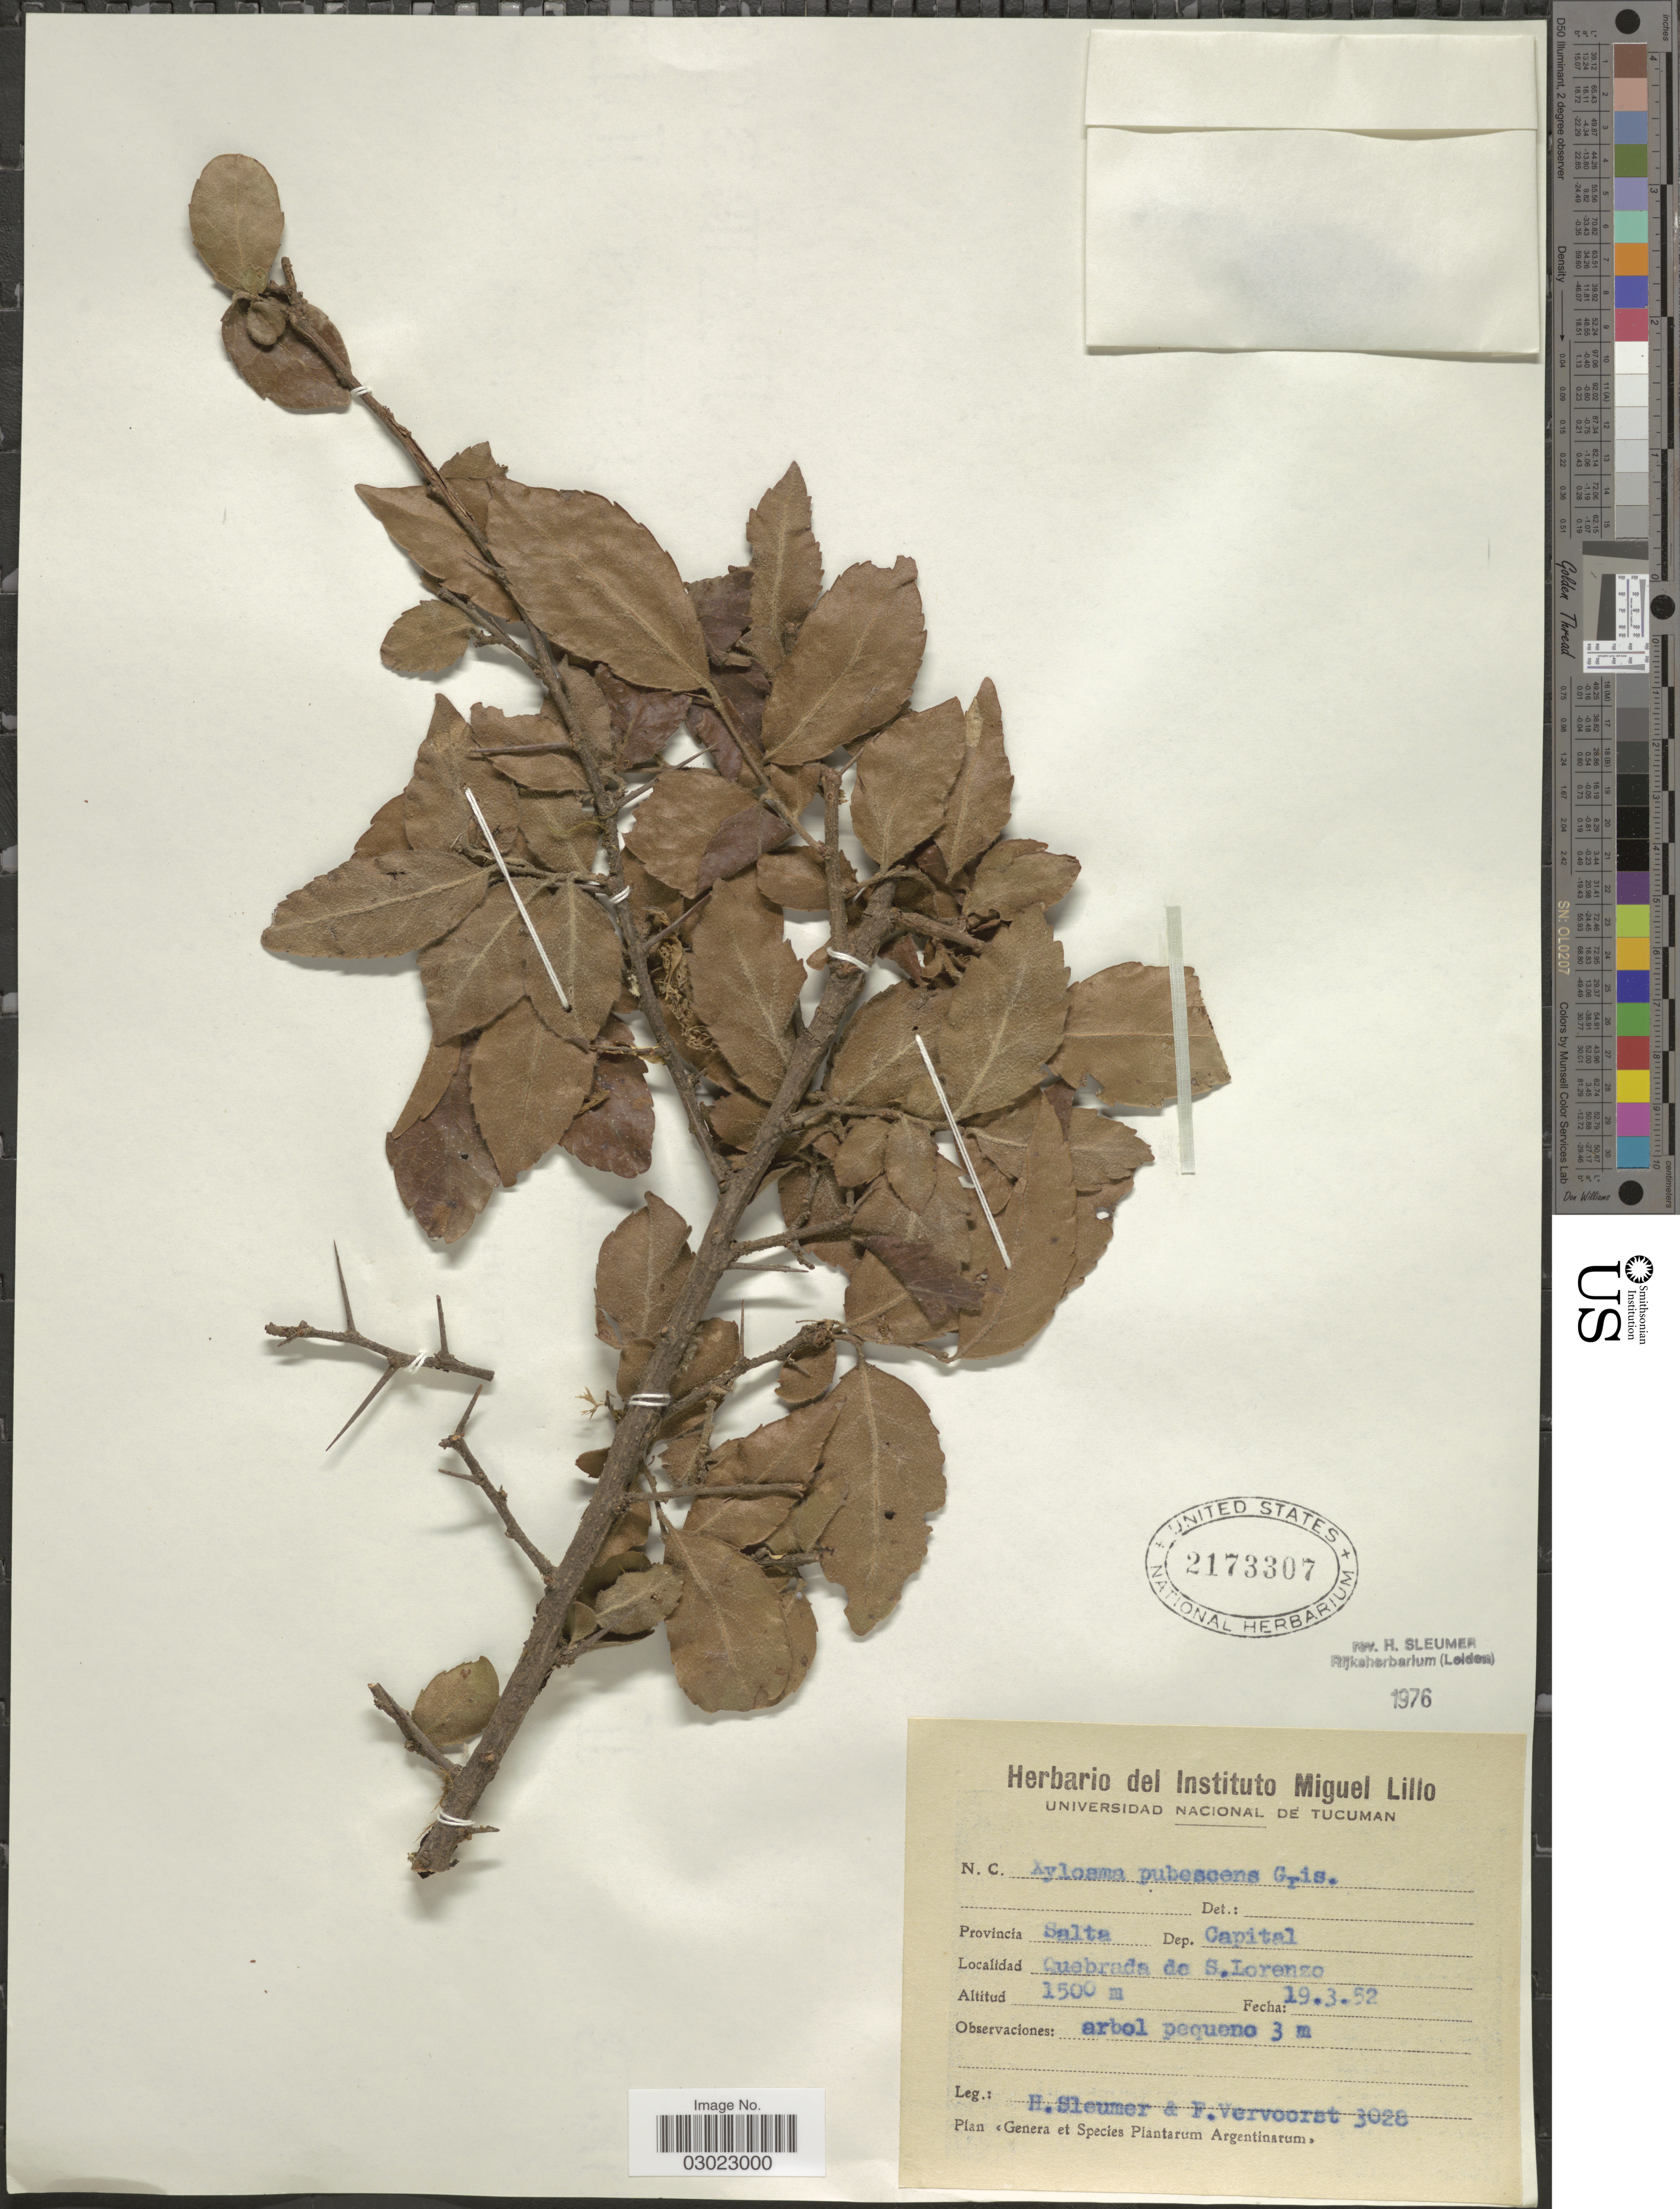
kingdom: Plantae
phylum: Tracheophyta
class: Magnoliopsida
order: Malpighiales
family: Salicaceae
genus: Xylosma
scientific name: Xylosma pubescens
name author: Griseb.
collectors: H. O. Sleumer & F. Vervoorst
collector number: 3028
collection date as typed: Transcribed d/m/y: 19/3/52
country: Argentina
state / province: Salta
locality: Dep. Capital. Quebrada de S. Lorenzo.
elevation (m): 1500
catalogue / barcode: US 2173307